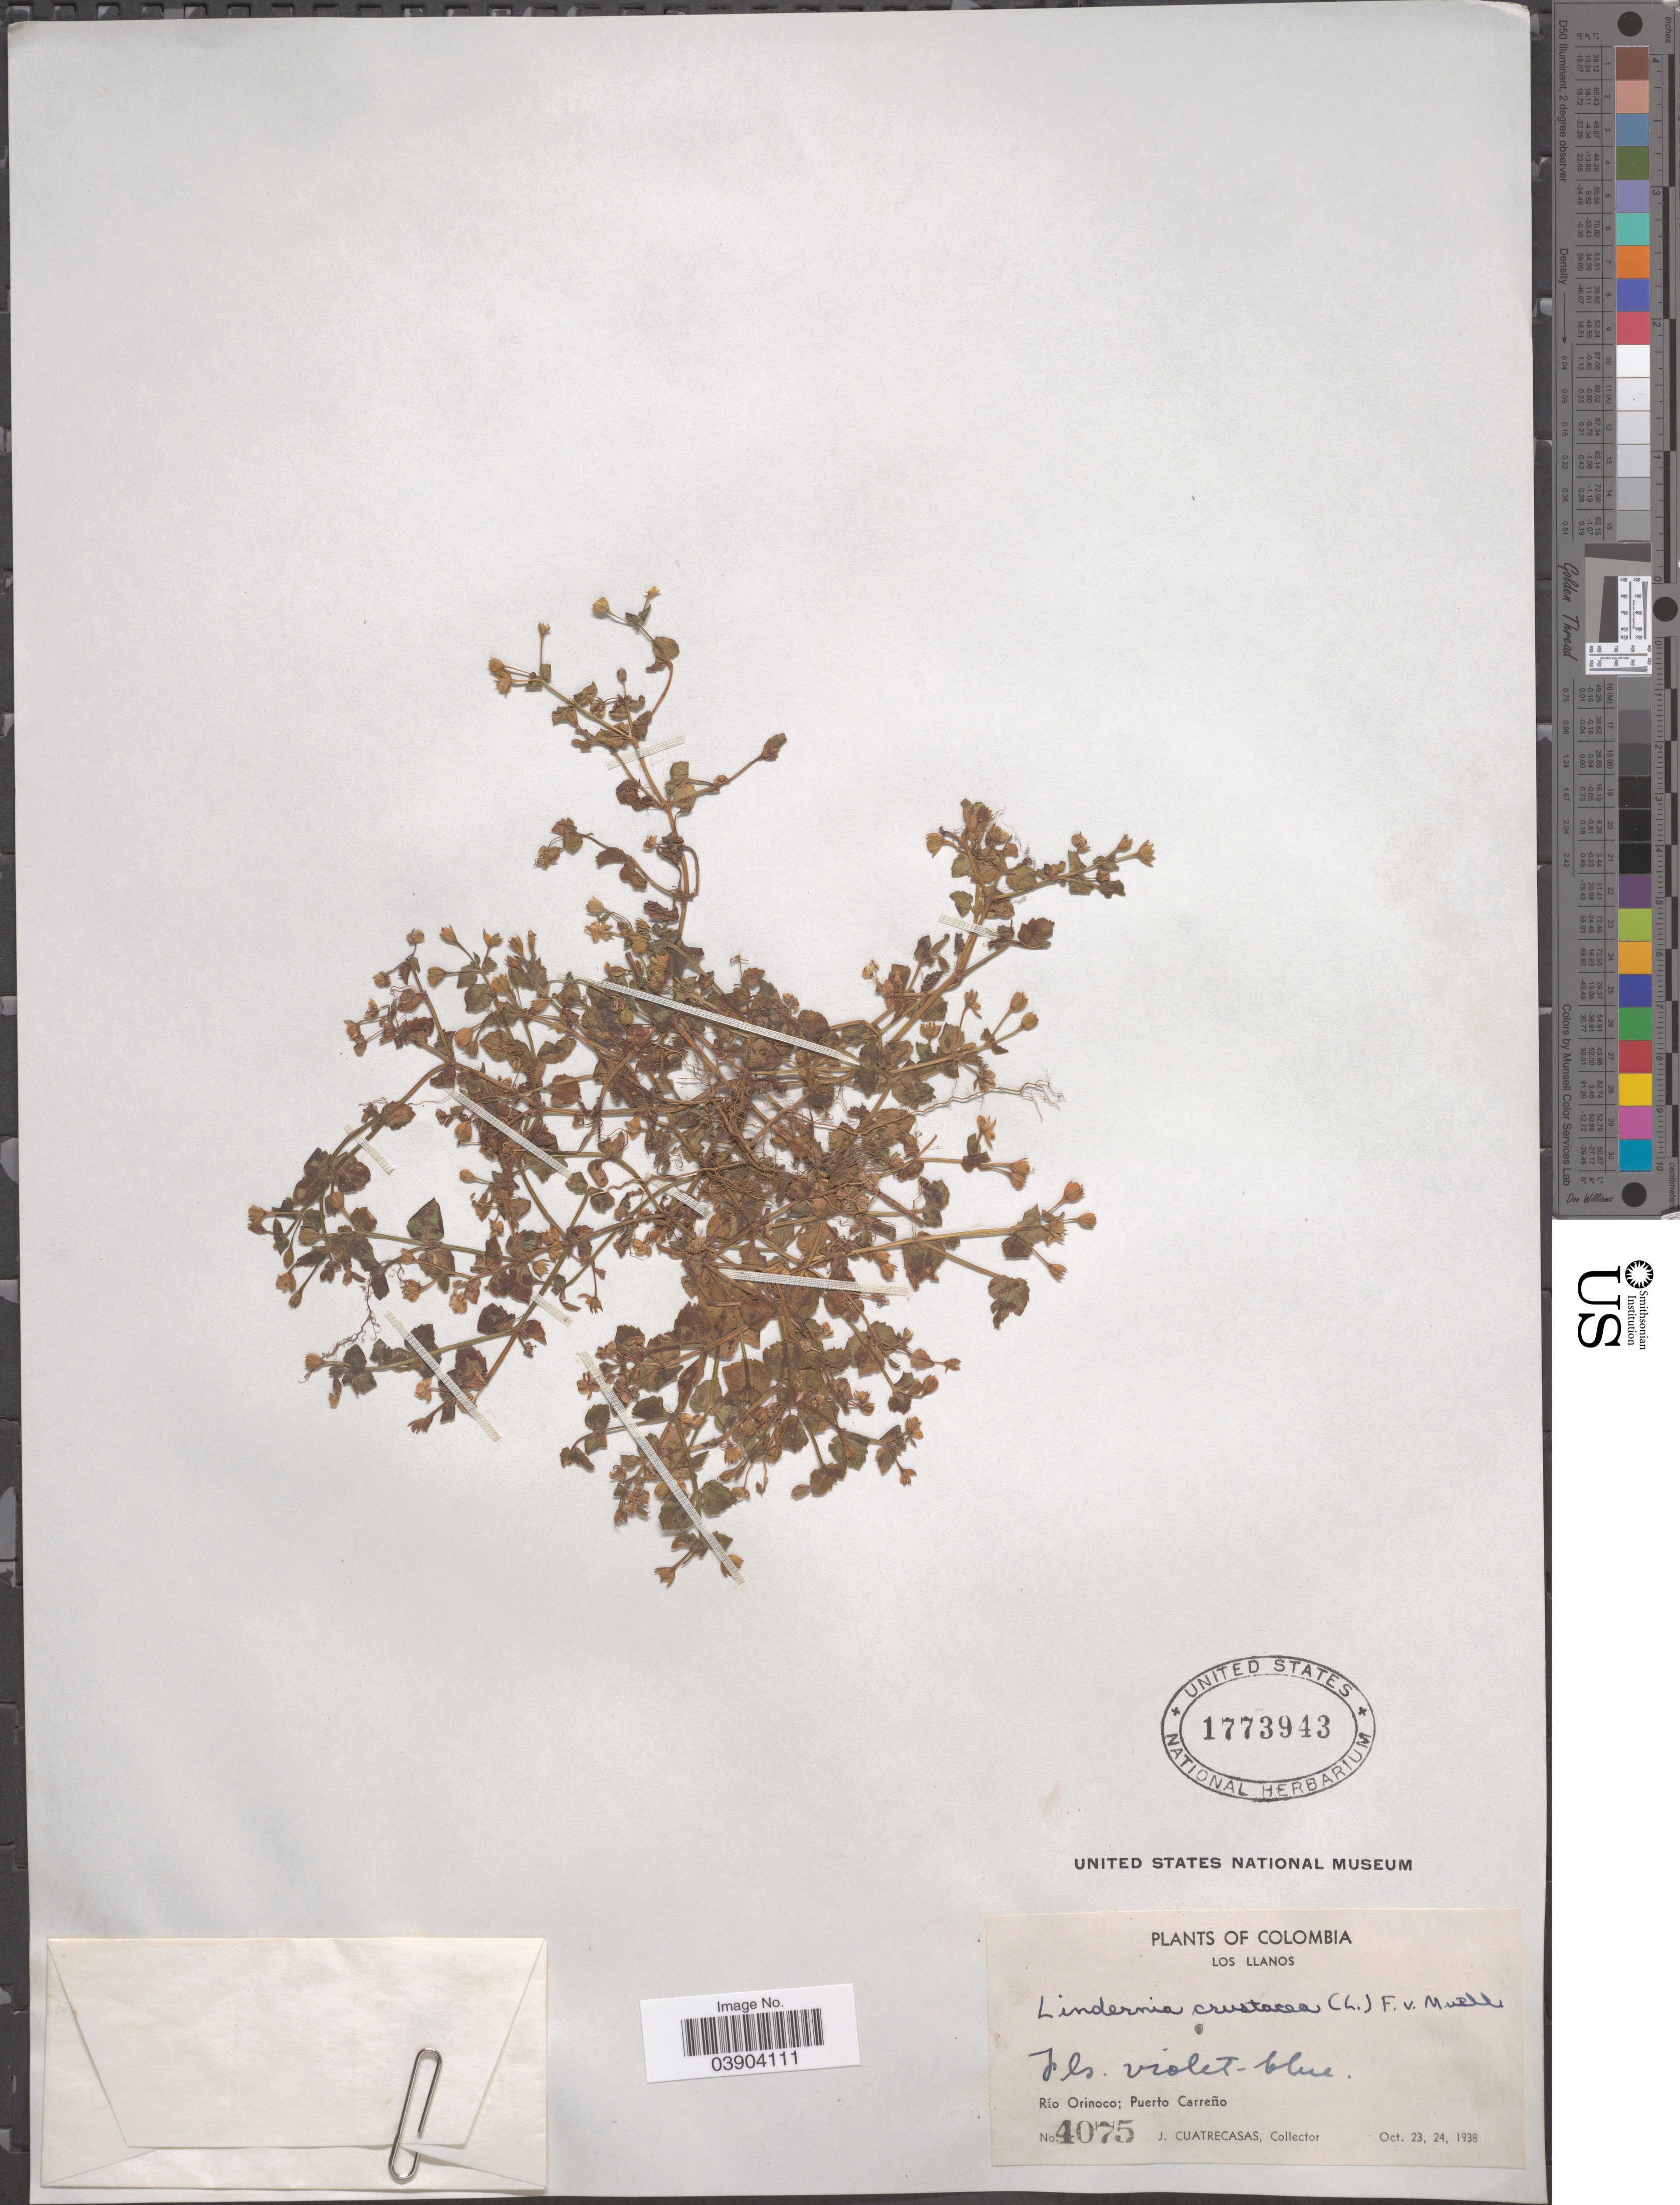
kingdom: Plantae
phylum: Tracheophyta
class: Magnoliopsida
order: Lamiales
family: Linderniaceae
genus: Lindernia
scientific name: Lindernia crustacea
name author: (L.) F. Muell.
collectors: J. Cuatrecasas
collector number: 4075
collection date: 1938-10-23/1938-10-24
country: Colombia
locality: Los Llanos. Río Orinoco; Puerto Carreño.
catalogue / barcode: US 1773943